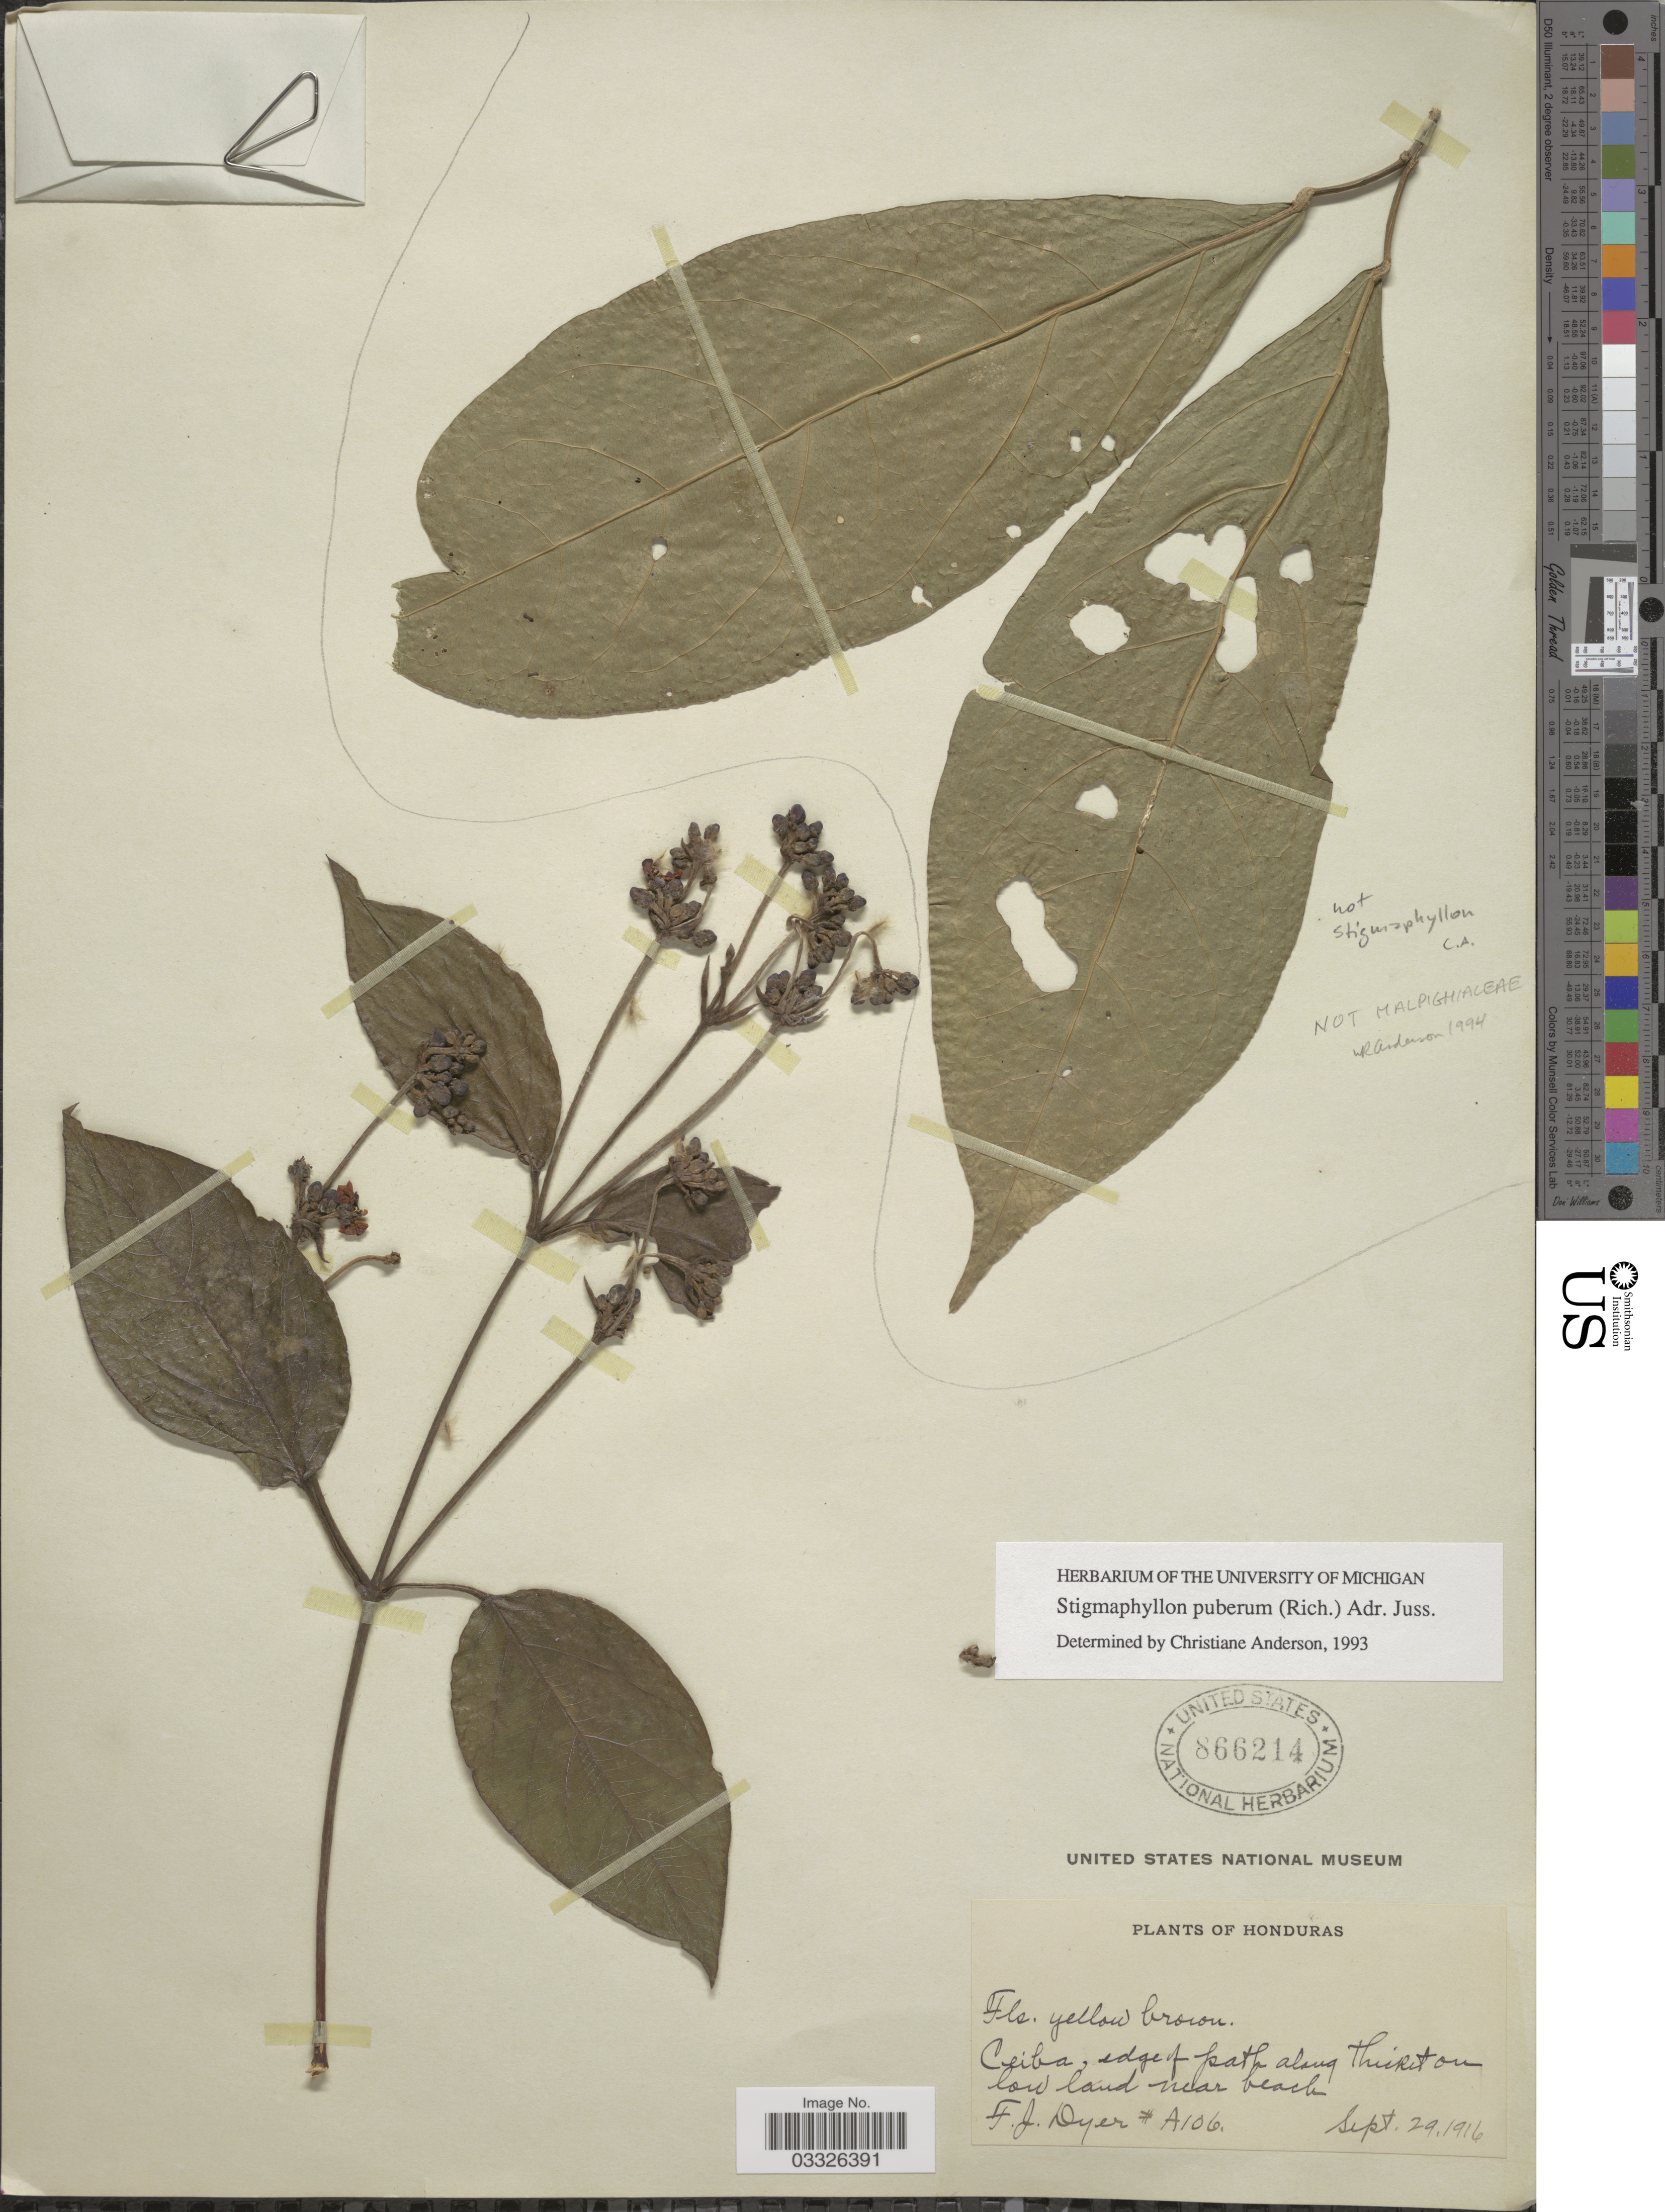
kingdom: Plantae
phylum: Tracheophyta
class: Magnoliopsida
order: Malpighiales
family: Malpighiaceae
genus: Stigmaphyllon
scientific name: Stigmaphyllon puberum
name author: (Rich.) A. Juss.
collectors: F. J. Dyer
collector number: A106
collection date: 1916-09-29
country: Honduras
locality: Ceiba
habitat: edge of path along thicket low land near beach.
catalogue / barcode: US 866214